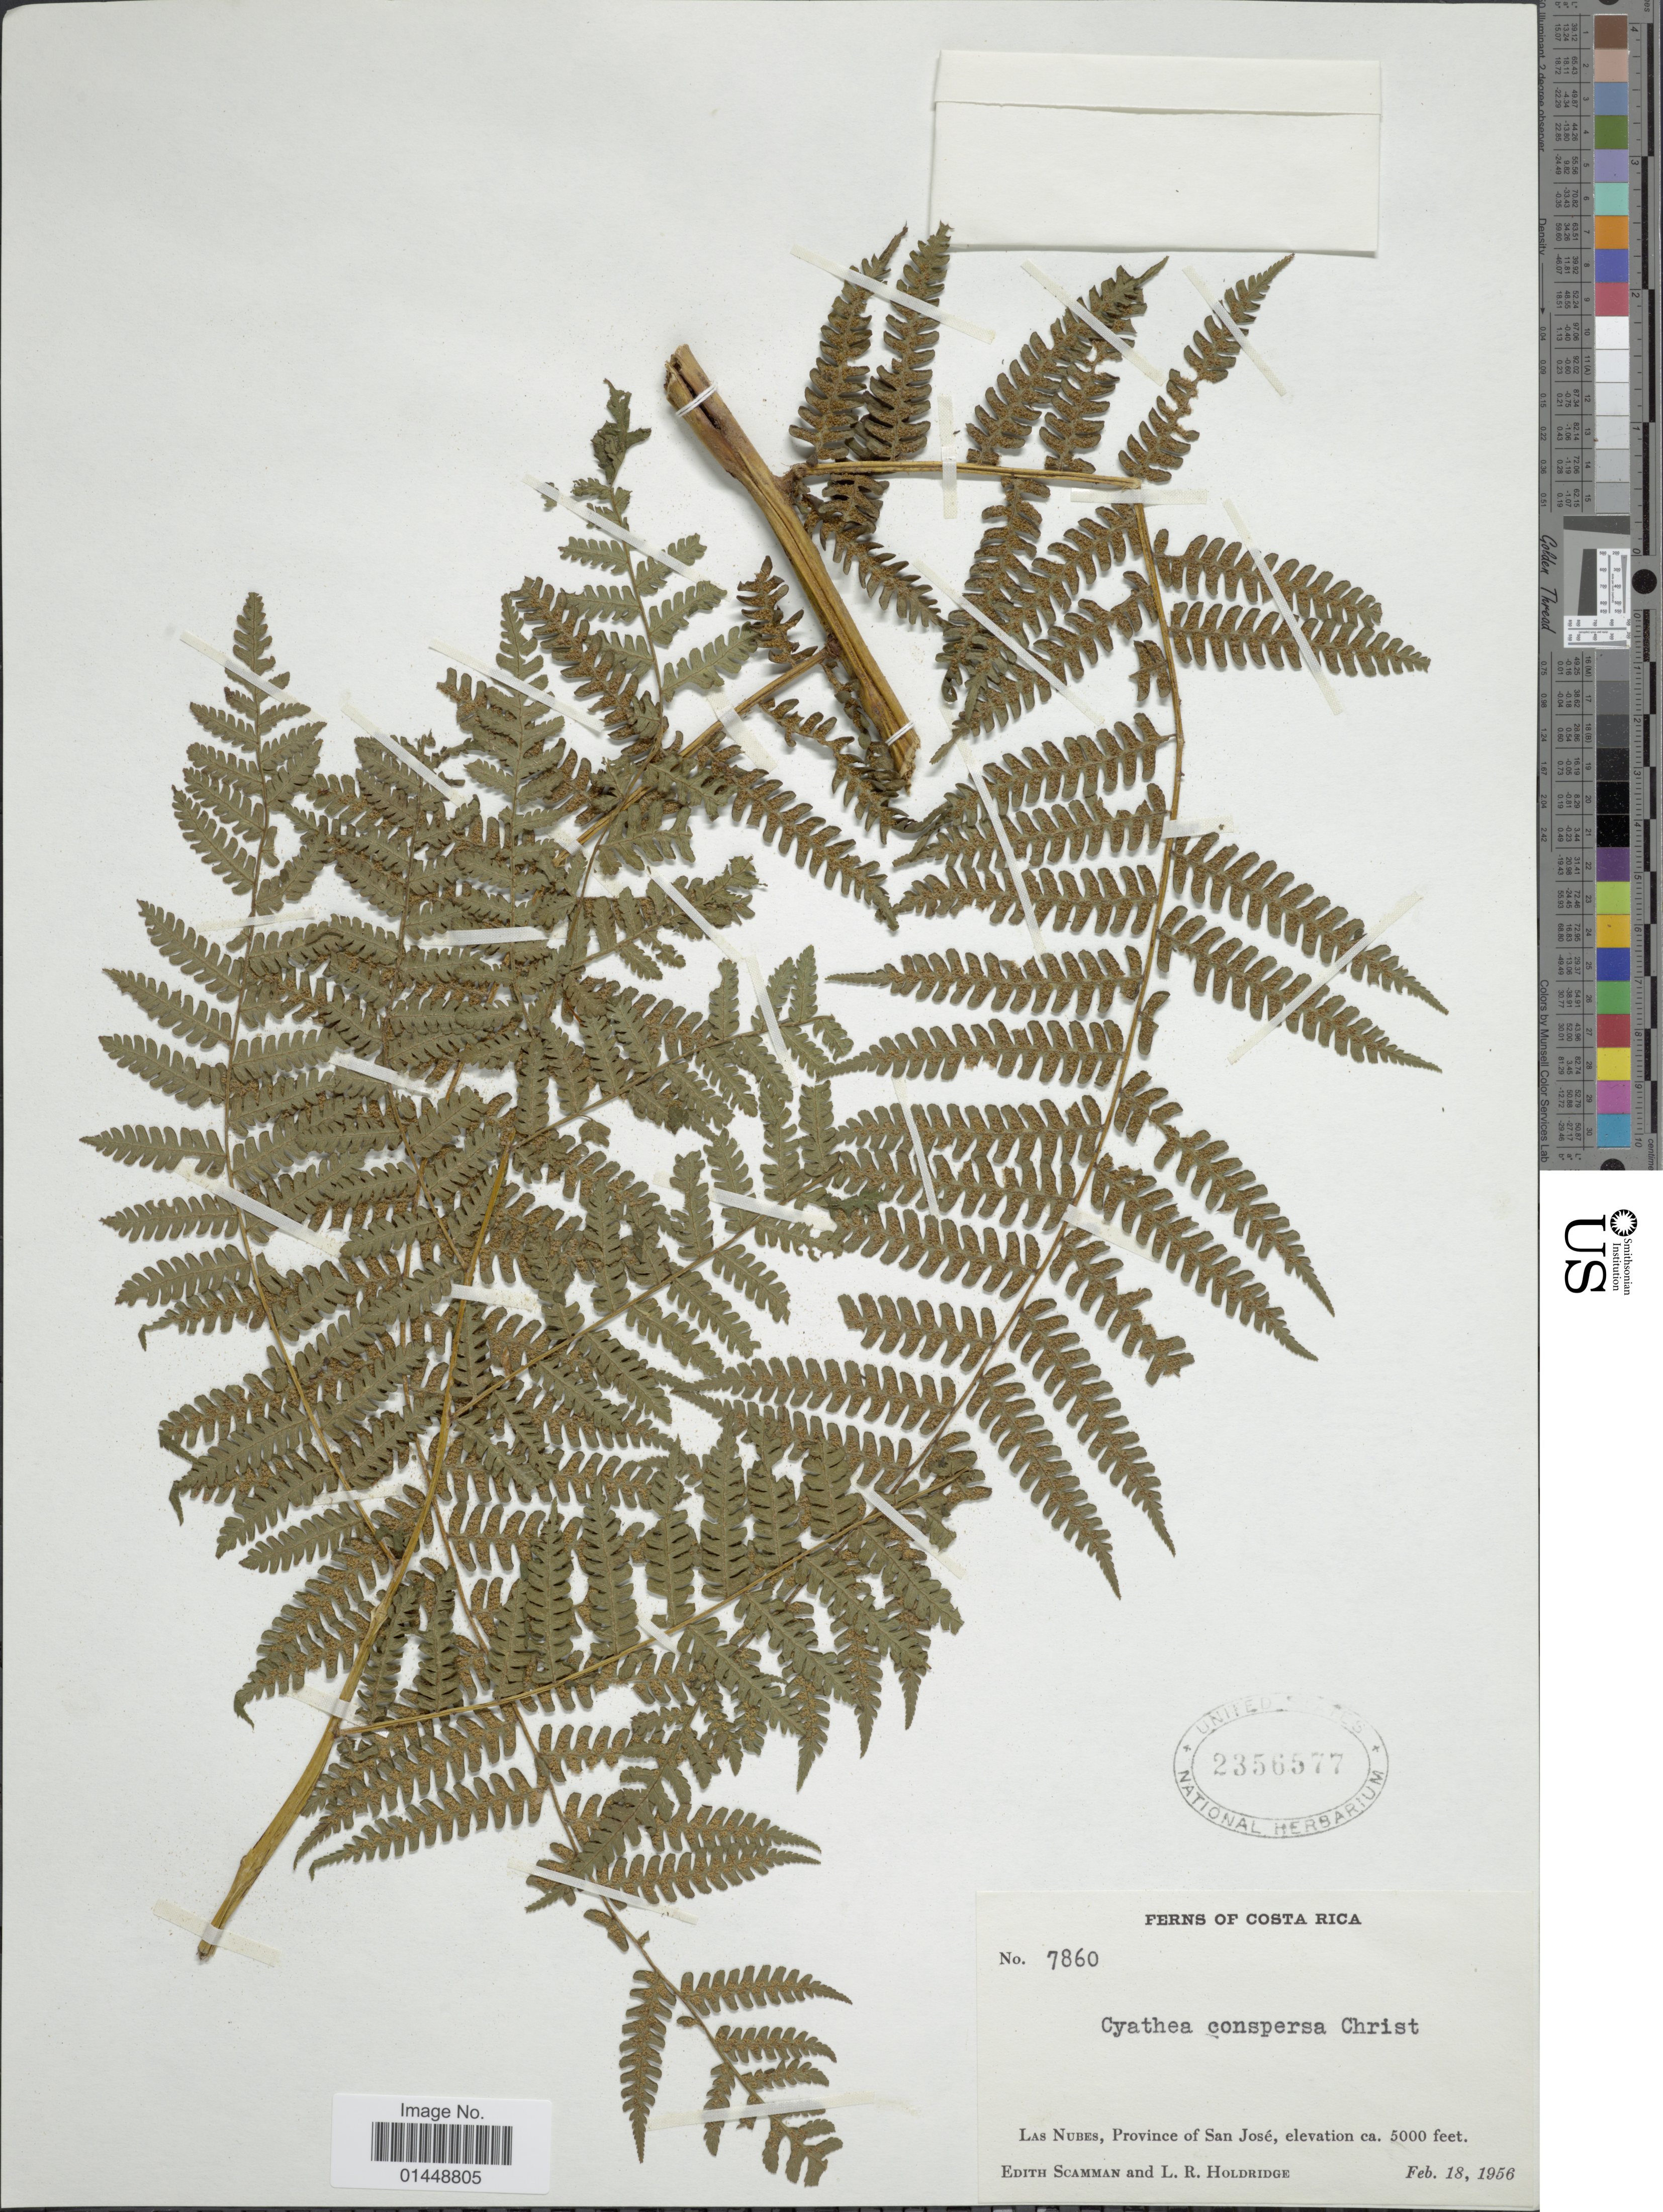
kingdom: Plantae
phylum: Tracheophyta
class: Polypodiopsida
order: Cyatheales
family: Cyatheaceae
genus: Cyathea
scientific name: Cyathea fulva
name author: (M. Martens & Galeotti) Fée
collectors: E. Scamman & L. Holdridge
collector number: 7860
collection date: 1956-02-18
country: Costa Rica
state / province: San José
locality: Las Nubes, Province of San José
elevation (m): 1524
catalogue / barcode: US 2356577